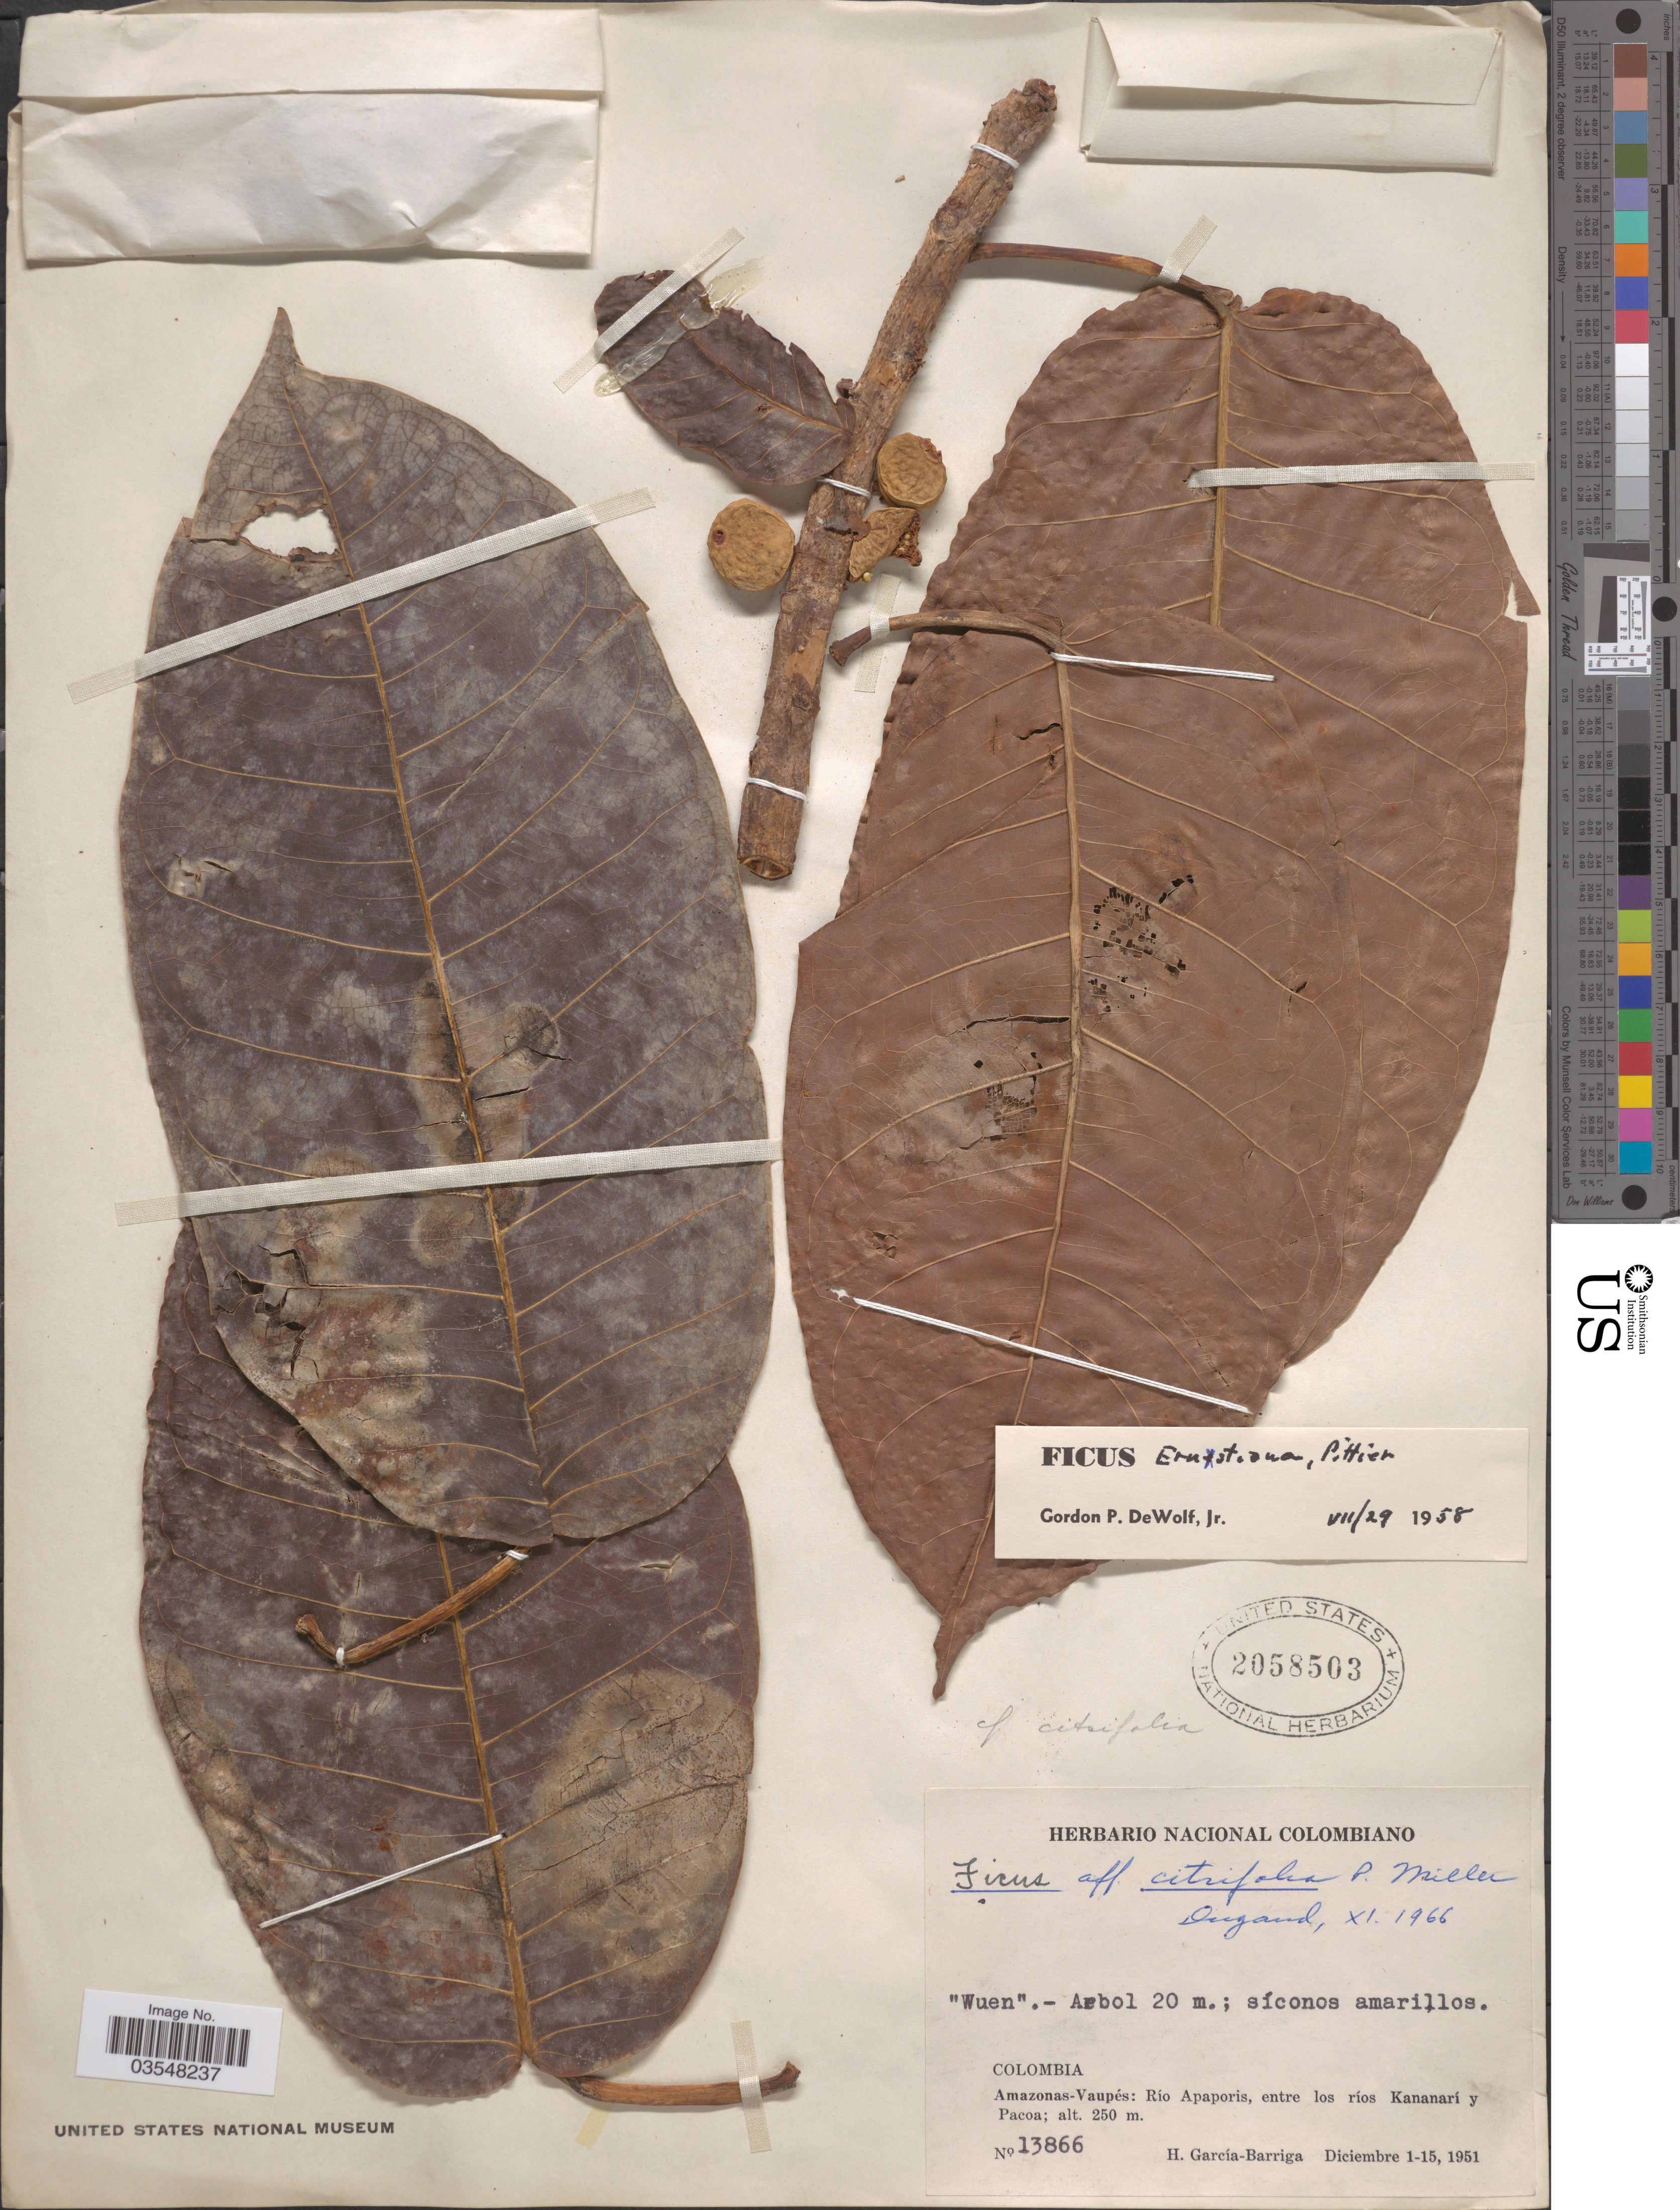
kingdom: Plantae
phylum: Tracheophyta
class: Magnoliopsida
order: Rosales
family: Moraceae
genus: Ficus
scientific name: Ficus citrifolia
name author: Mill.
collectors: H. García Barriga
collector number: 13866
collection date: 1951-12-01/1951-12-15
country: Colombia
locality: Amazonas-Vaupés: Río Apaporis, entre los ríos Kananarí y Pacoa.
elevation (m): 250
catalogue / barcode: US 2058503